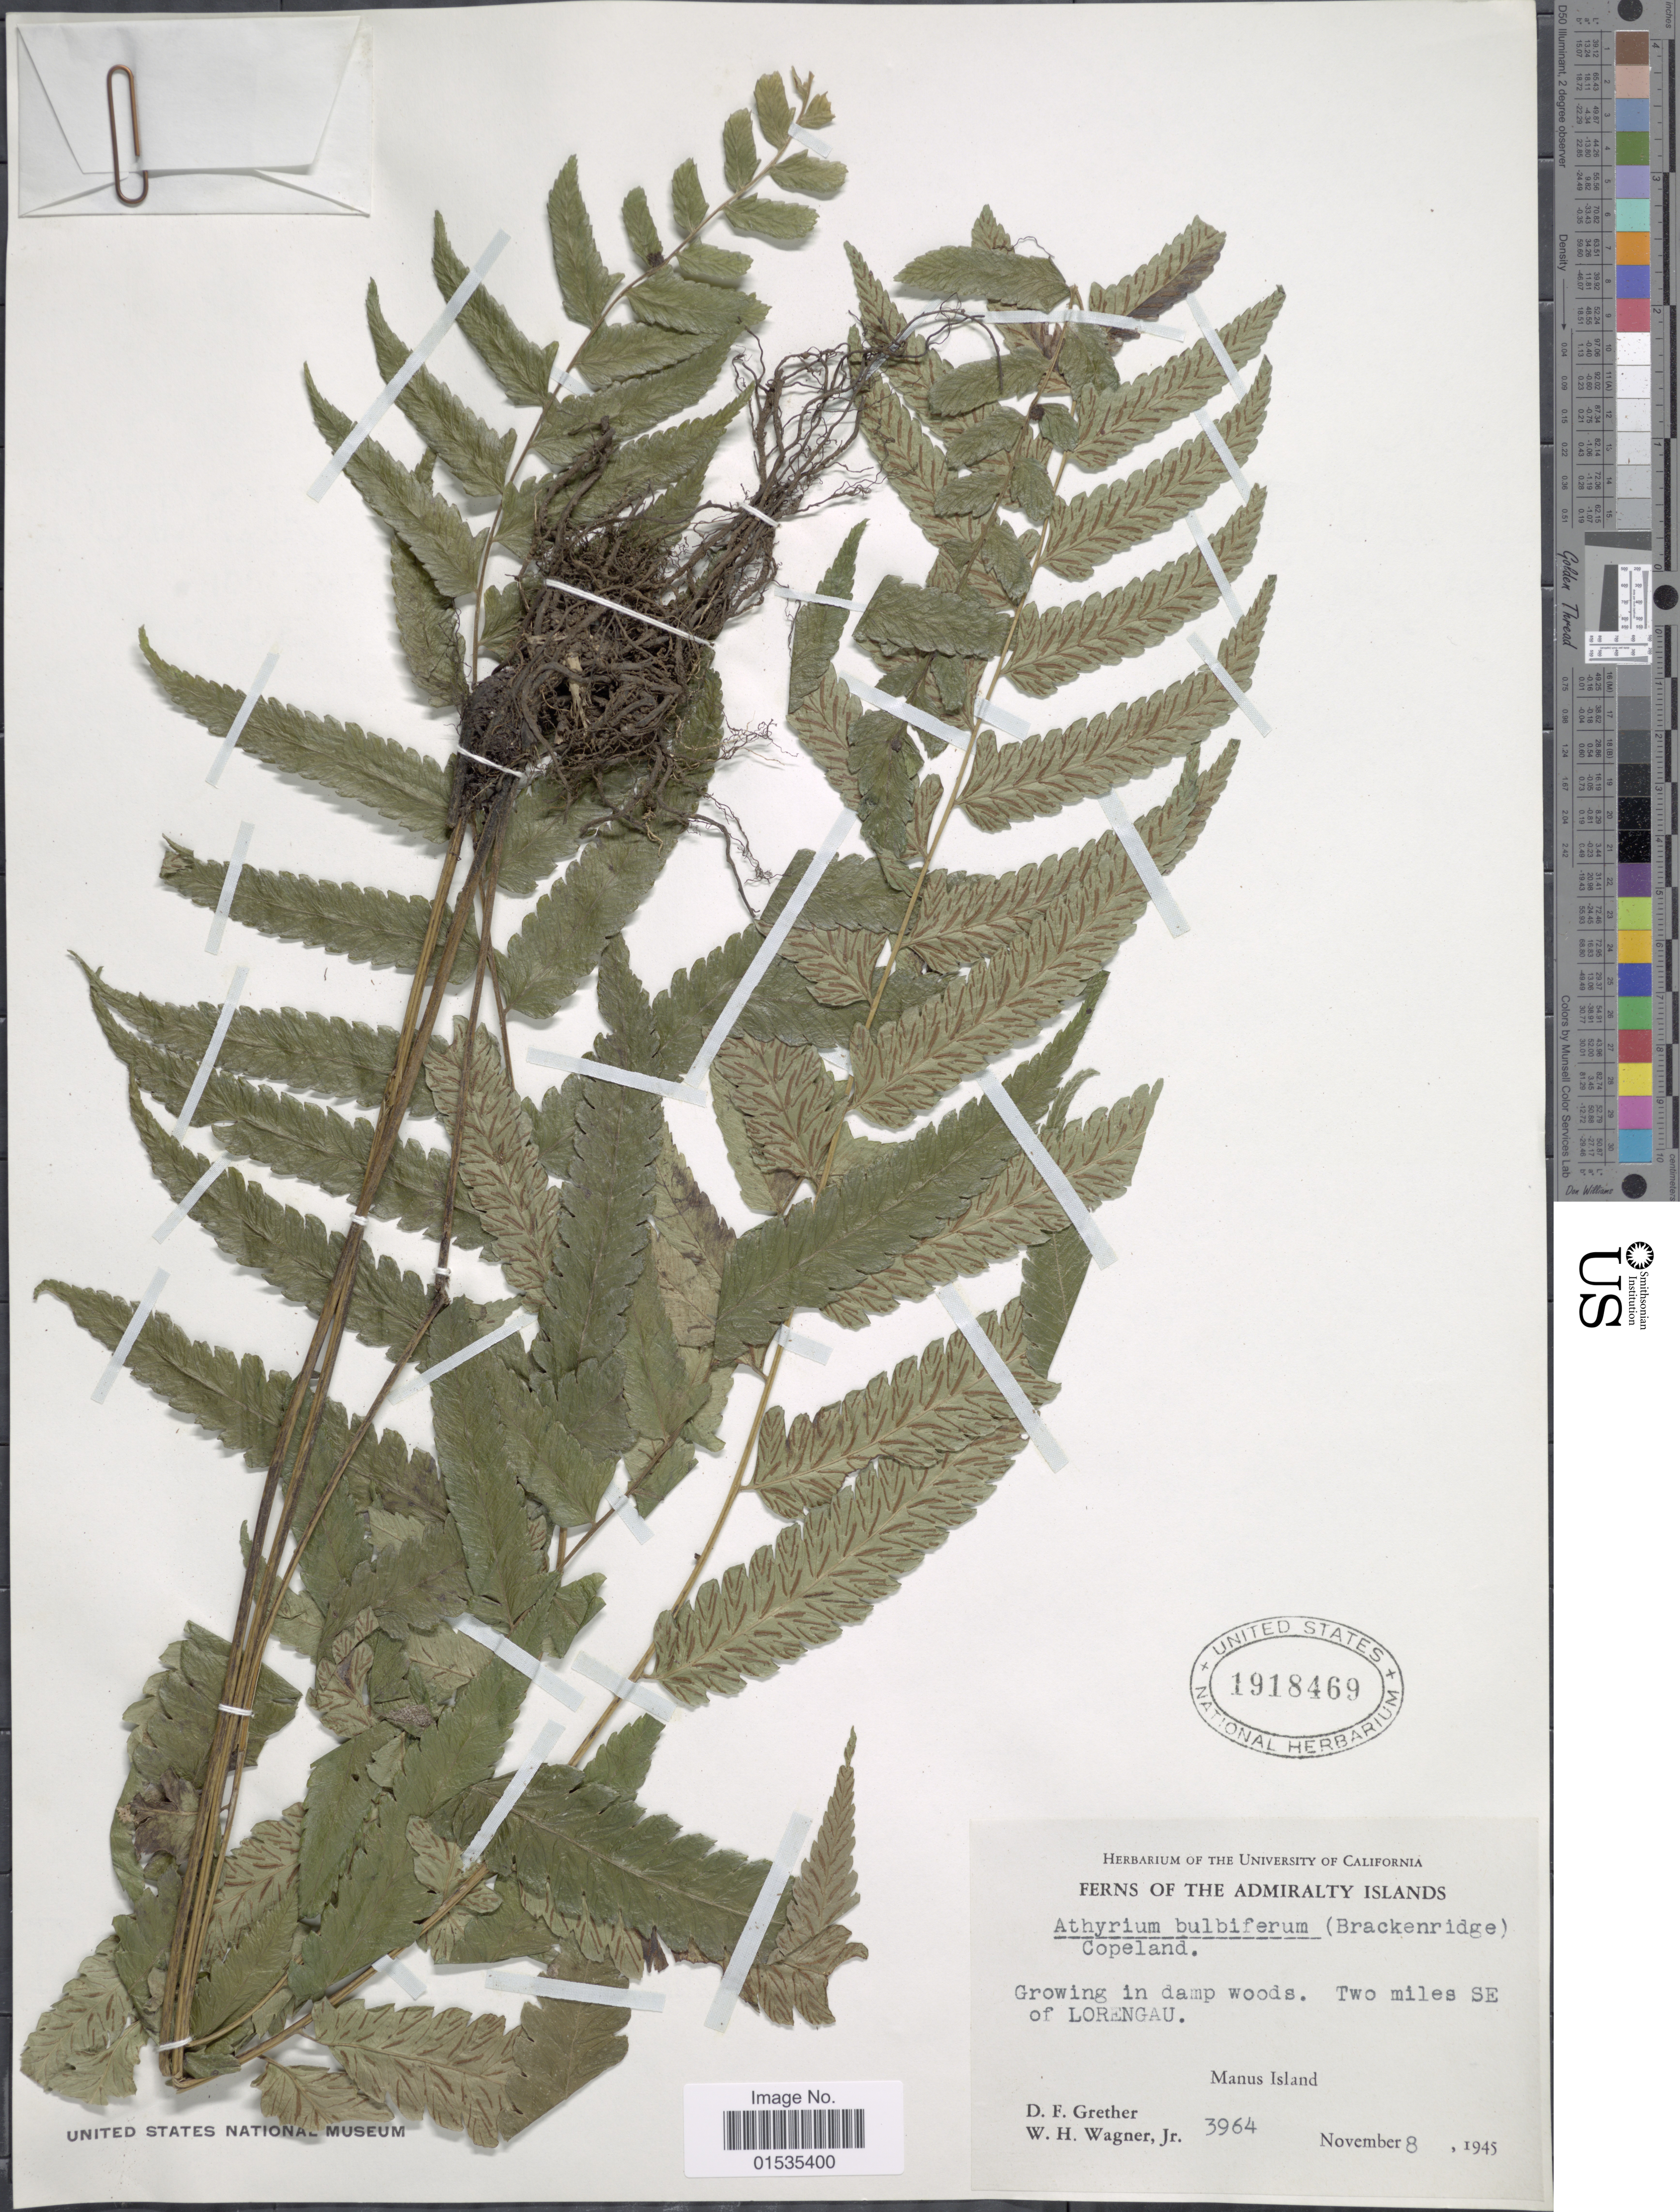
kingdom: Plantae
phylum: Tracheophyta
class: Polypodiopsida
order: Polypodiales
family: Athyriaceae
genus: Diplazium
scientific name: Diplazium bulbiferum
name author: Brack. in Wilkes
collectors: D. F. Grether & W. H. Wagner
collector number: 3964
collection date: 1945-11-08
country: Papua New Guinea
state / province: Manus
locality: The Admiralty Islands, two miled SE of Lorengau, Manus Island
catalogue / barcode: US 1918469